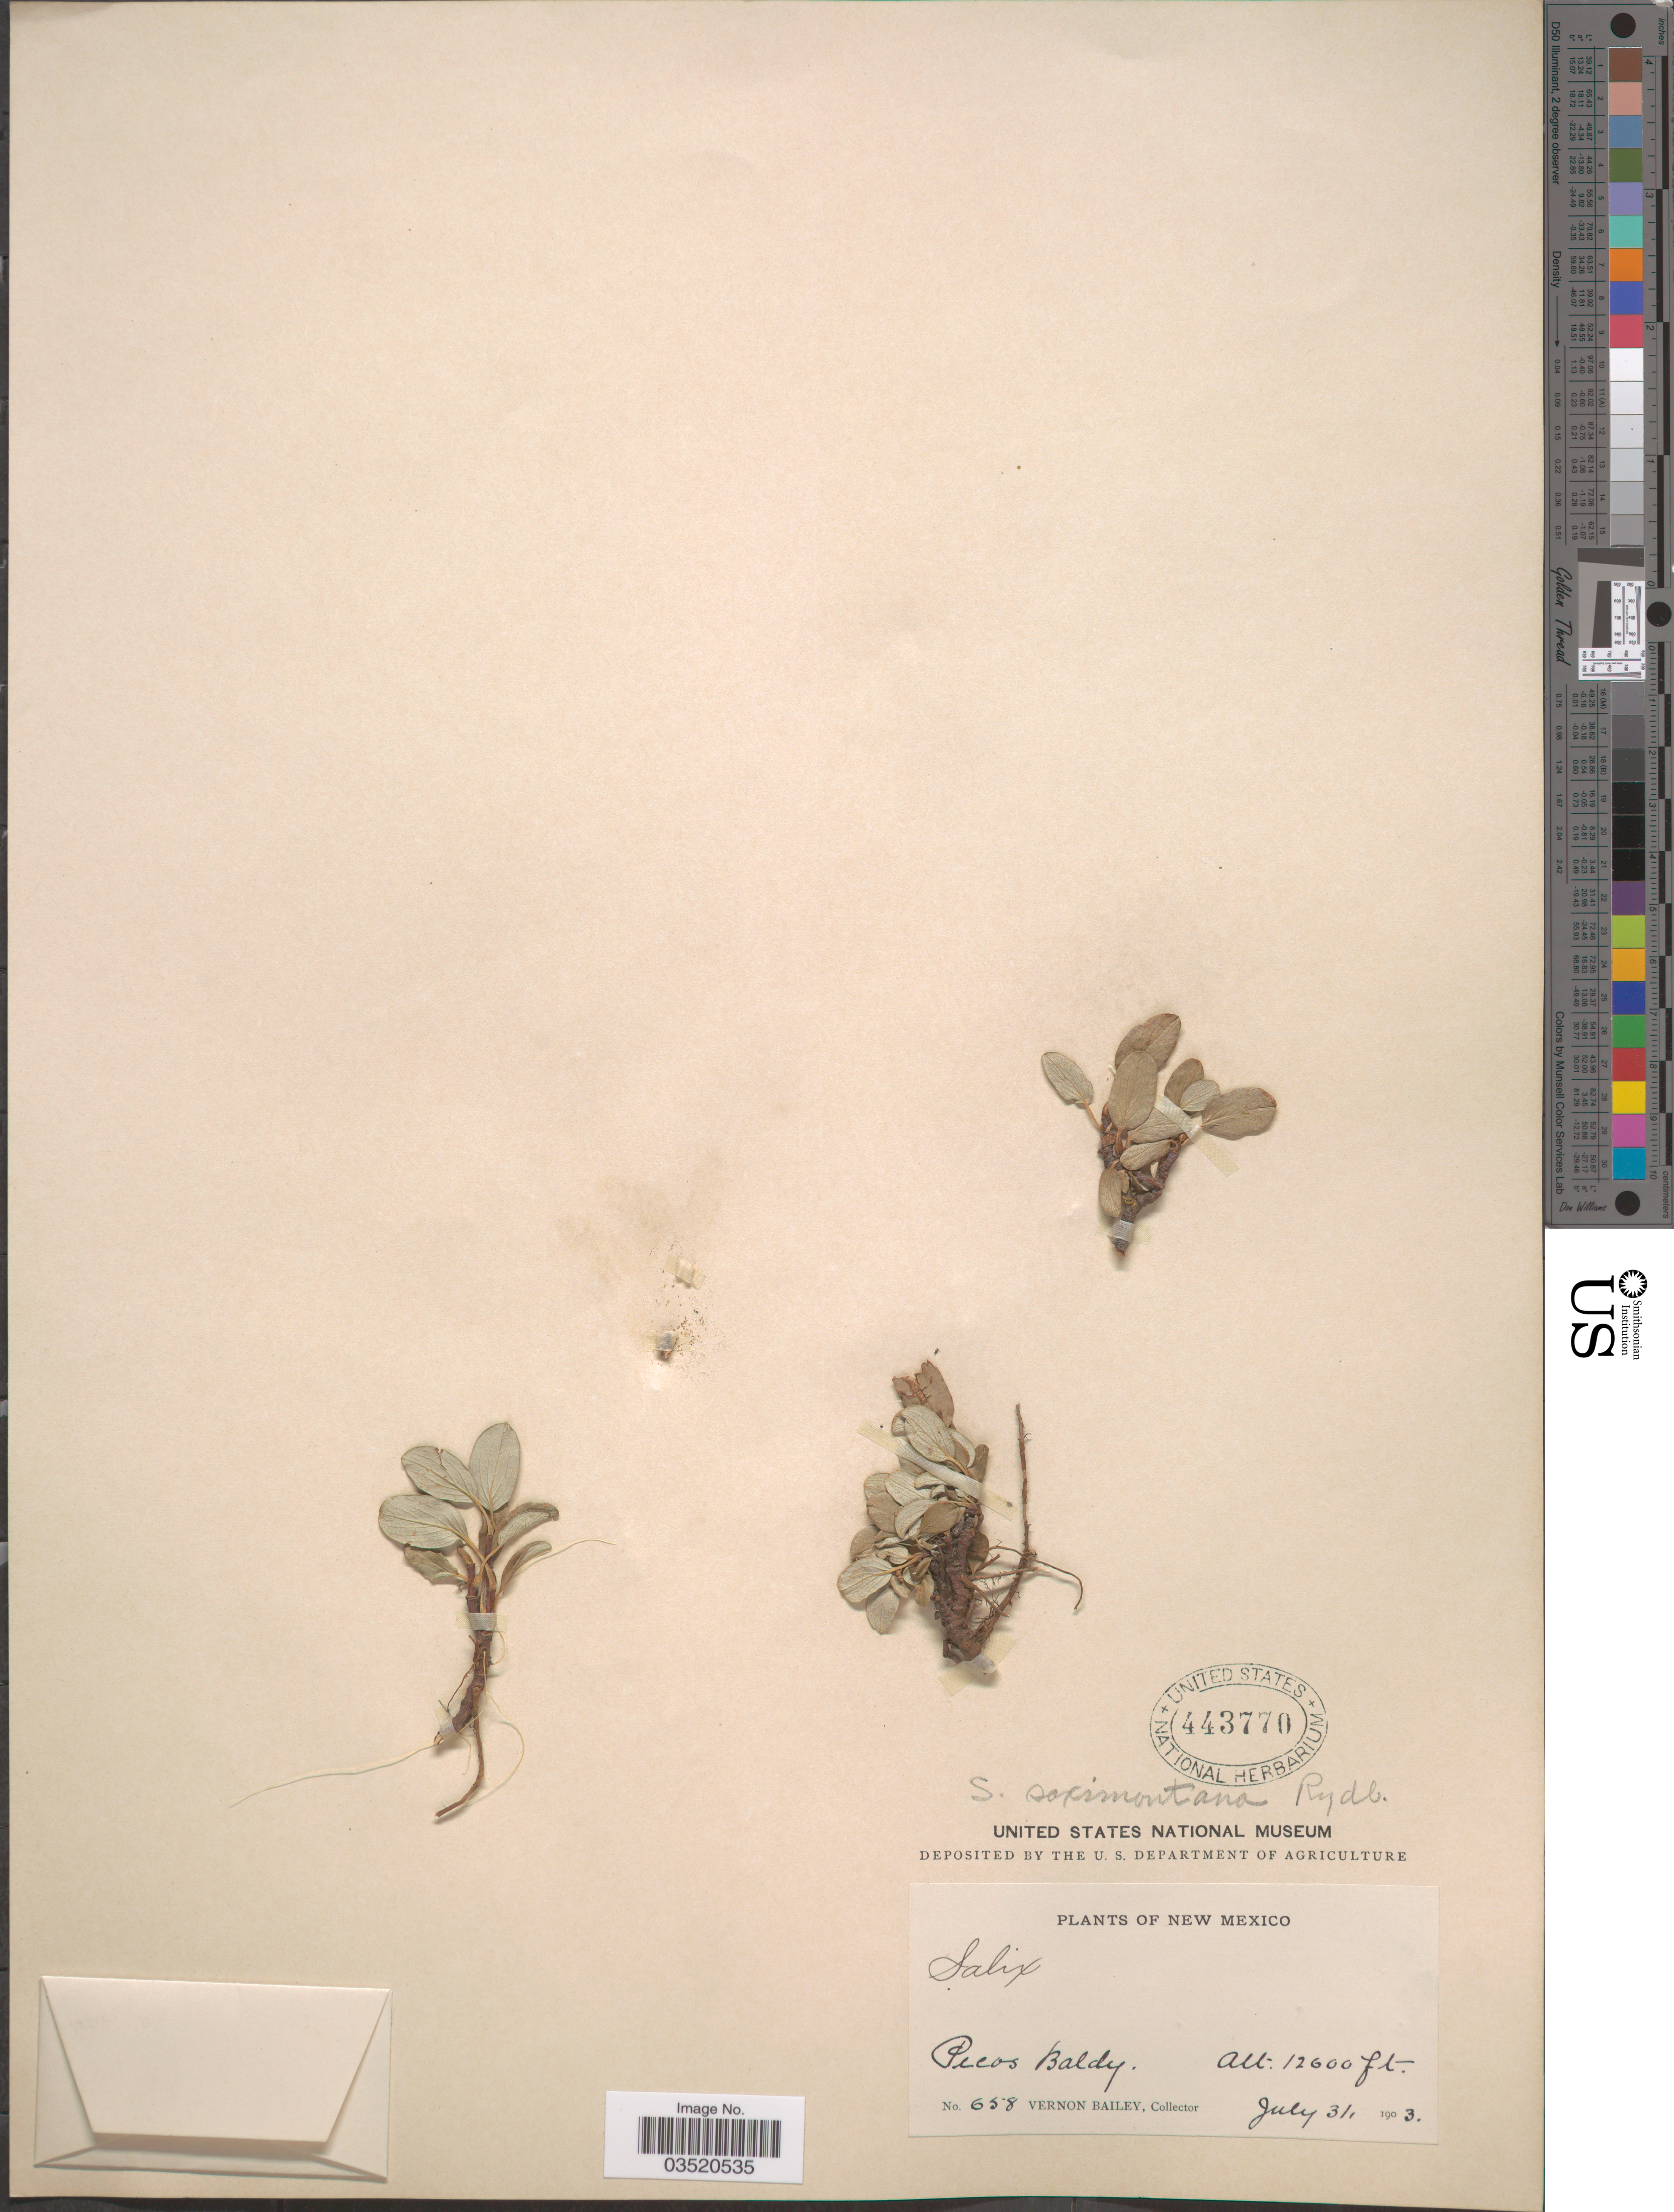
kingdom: Plantae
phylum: Tracheophyta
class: Magnoliopsida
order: Malpighiales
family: Salicaceae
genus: Salix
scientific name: Salix saximontana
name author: Rydb.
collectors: V. O. Bailey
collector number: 658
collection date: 1903-07-31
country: United States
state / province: New Mexico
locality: Pecos Baldy.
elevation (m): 3840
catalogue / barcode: US 443770